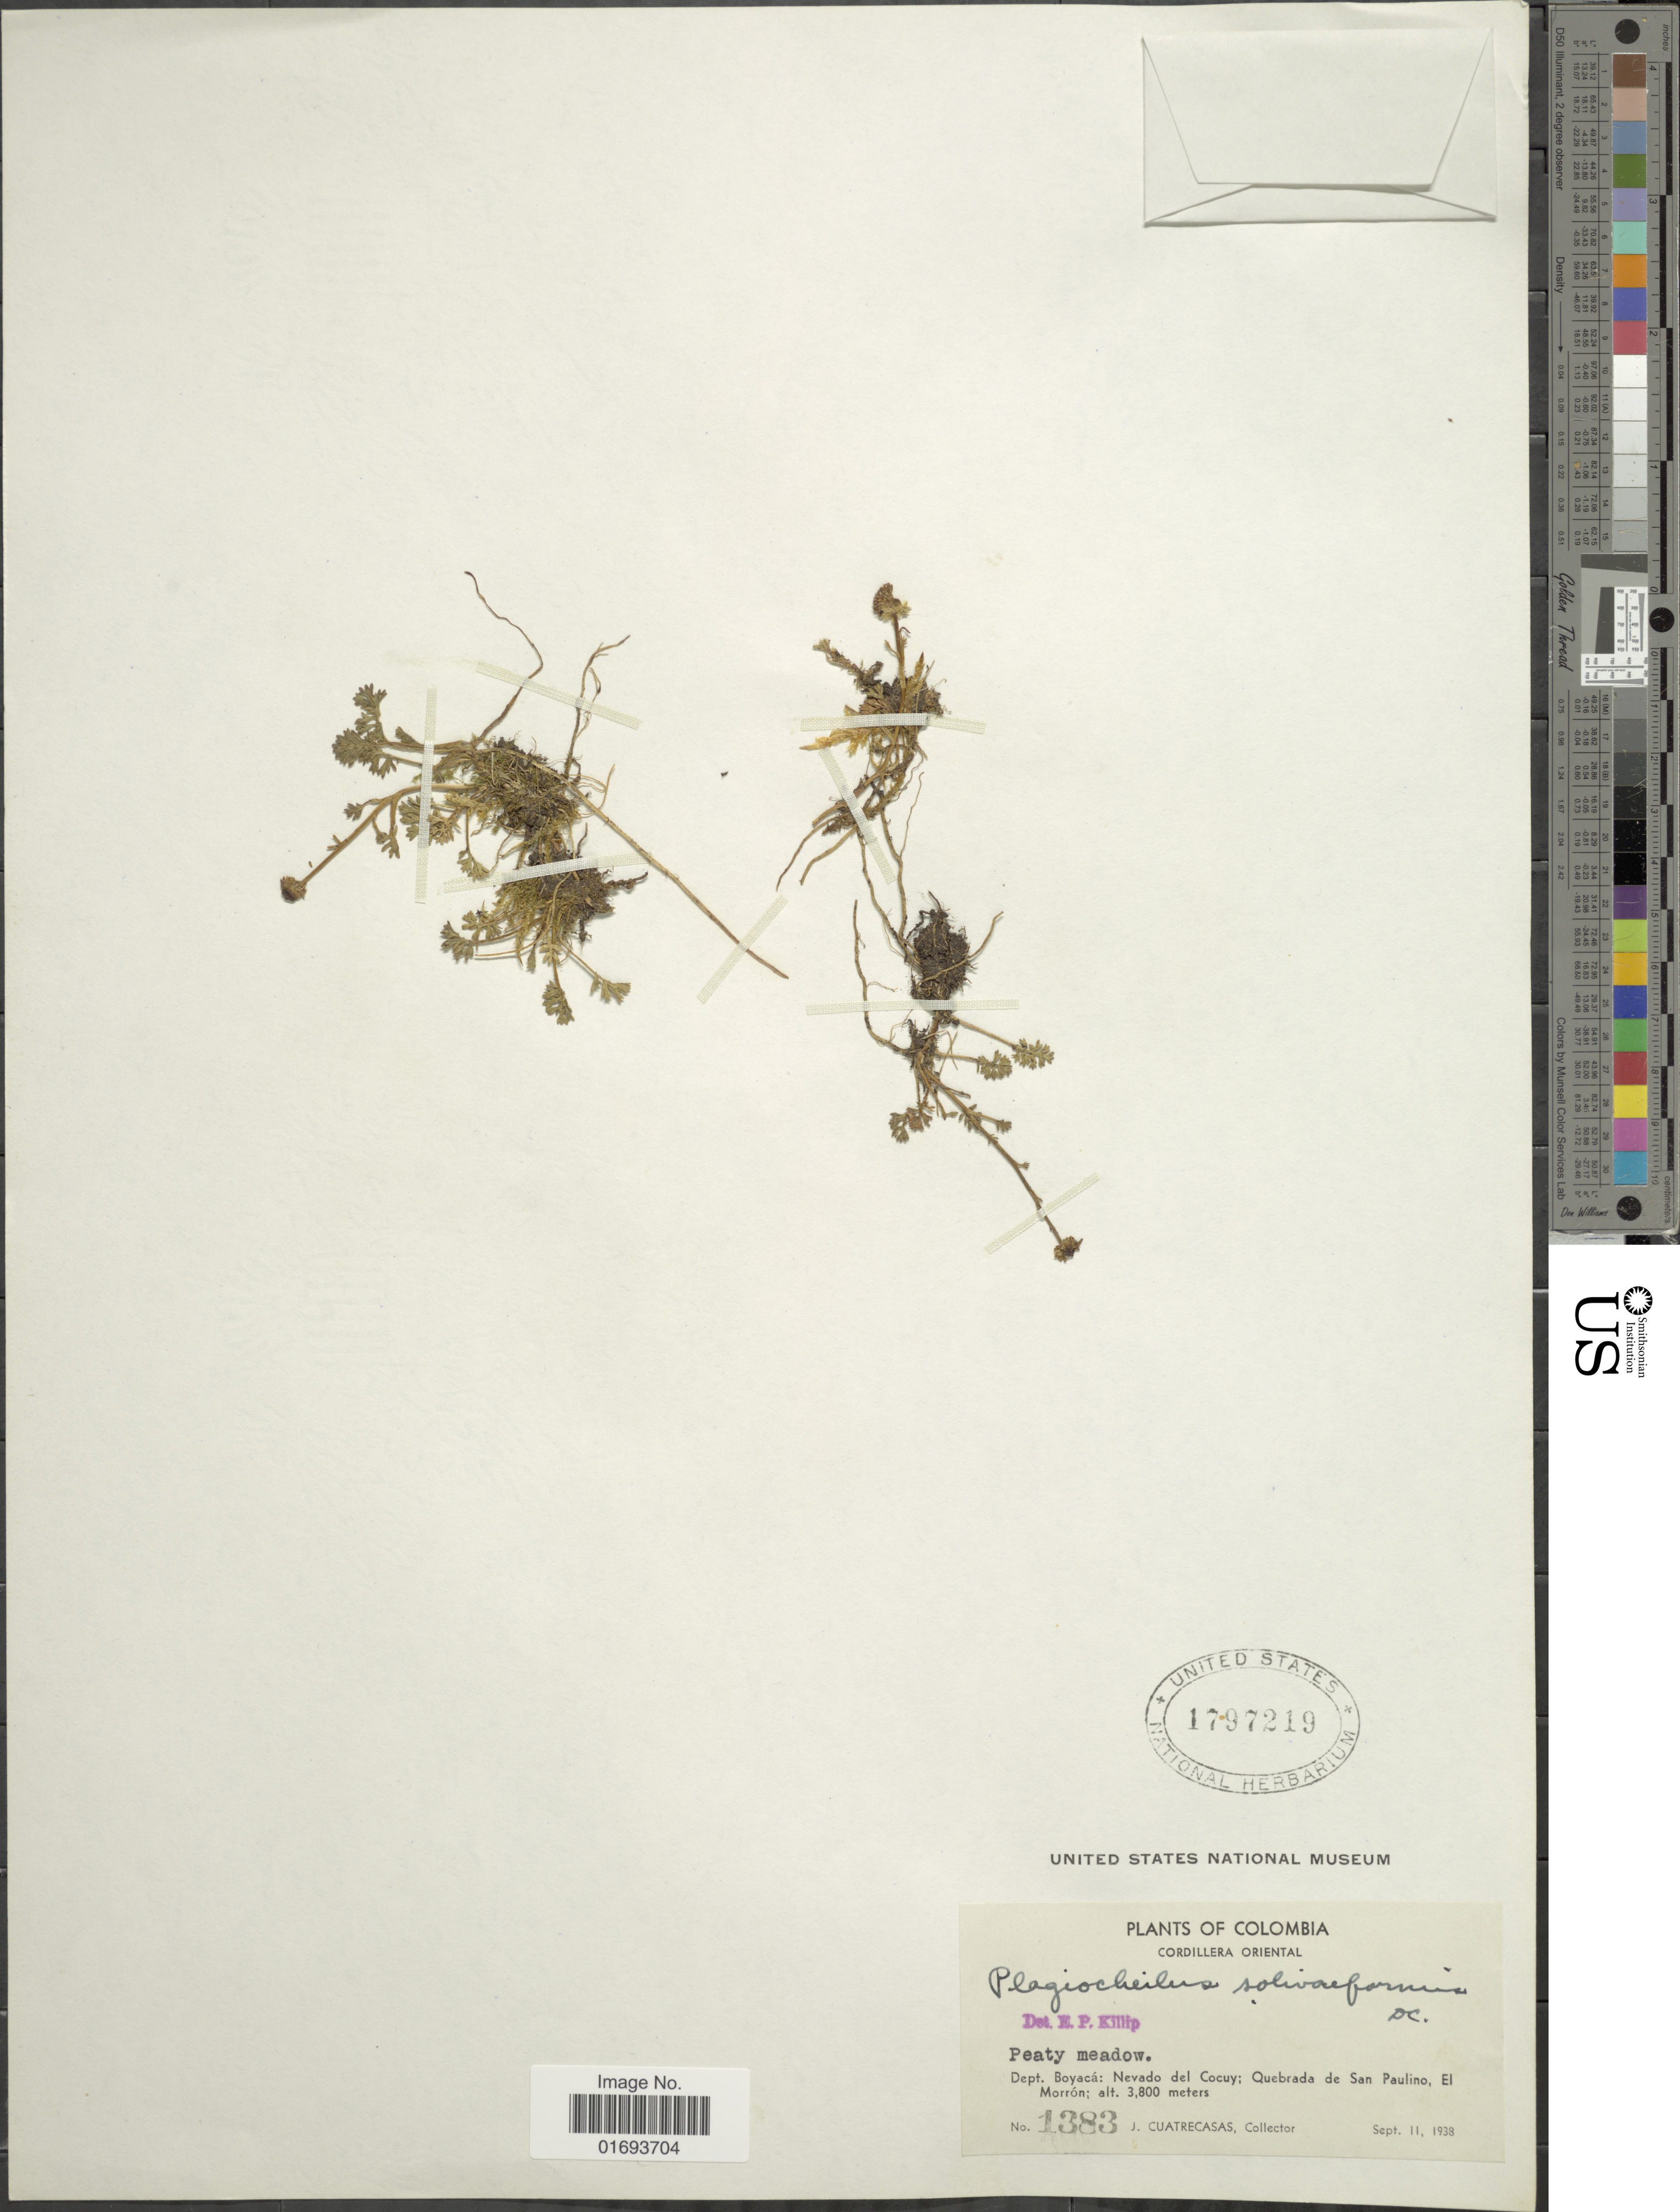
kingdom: Plantae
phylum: Tracheophyta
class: Magnoliopsida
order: Asterales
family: Asteraceae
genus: Plagiocheilus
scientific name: Plagiocheilus solivaeformis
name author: DC.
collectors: J. Cuatrecasas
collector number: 1383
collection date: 1938-09-11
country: Colombia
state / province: Boyacá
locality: Dept. Boyacá: Nevado del Cocuy: Quebrada de San Paulino, El Morron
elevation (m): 3800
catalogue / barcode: US 1797219